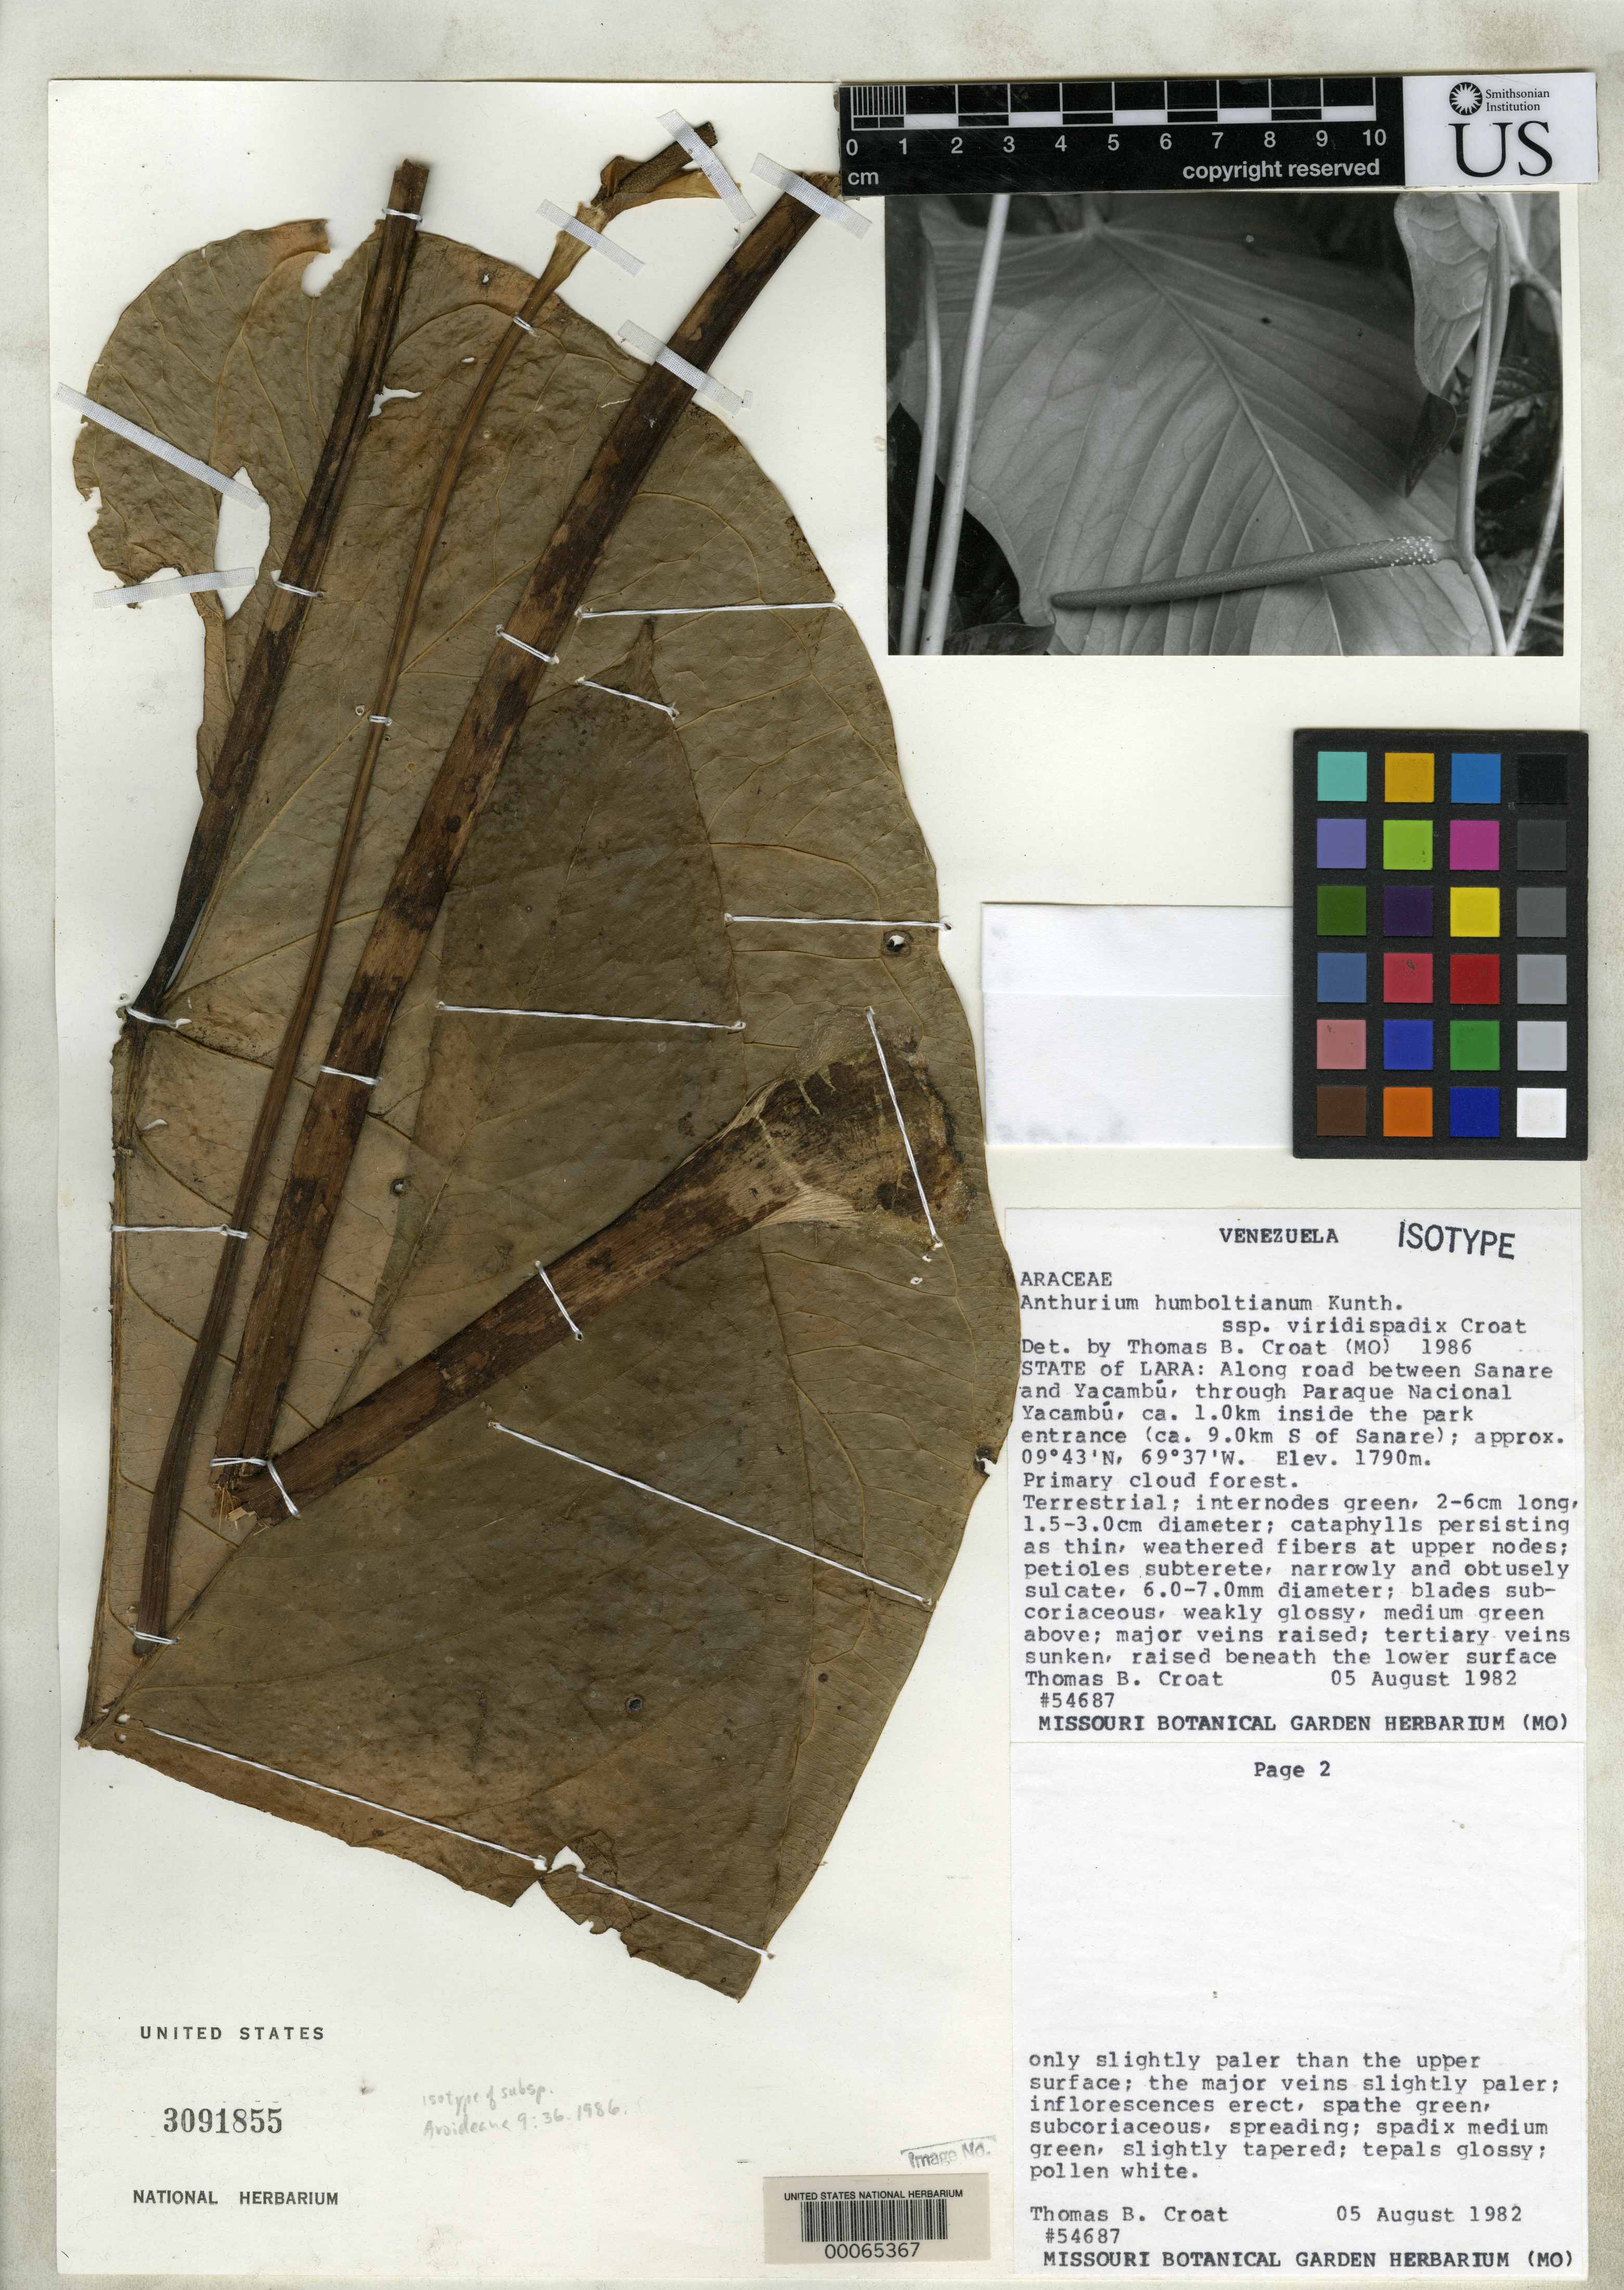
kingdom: Plantae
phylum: Tracheophyta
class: Liliopsida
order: Alismatales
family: Araceae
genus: Anthurium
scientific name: Anthurium humboldtianum subsp. viridispadix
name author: Croat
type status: Isotype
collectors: T. B. Croat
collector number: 54687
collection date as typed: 05 Aug 1982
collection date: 1982-08-05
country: Venezuela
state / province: Lara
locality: Along road between Sanare and Yacambu, Yacumbu National Park, ca. 1.0 km inside Park entrance, ca. 9.0 km S of Sanare.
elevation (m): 1790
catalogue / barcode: US 3091855